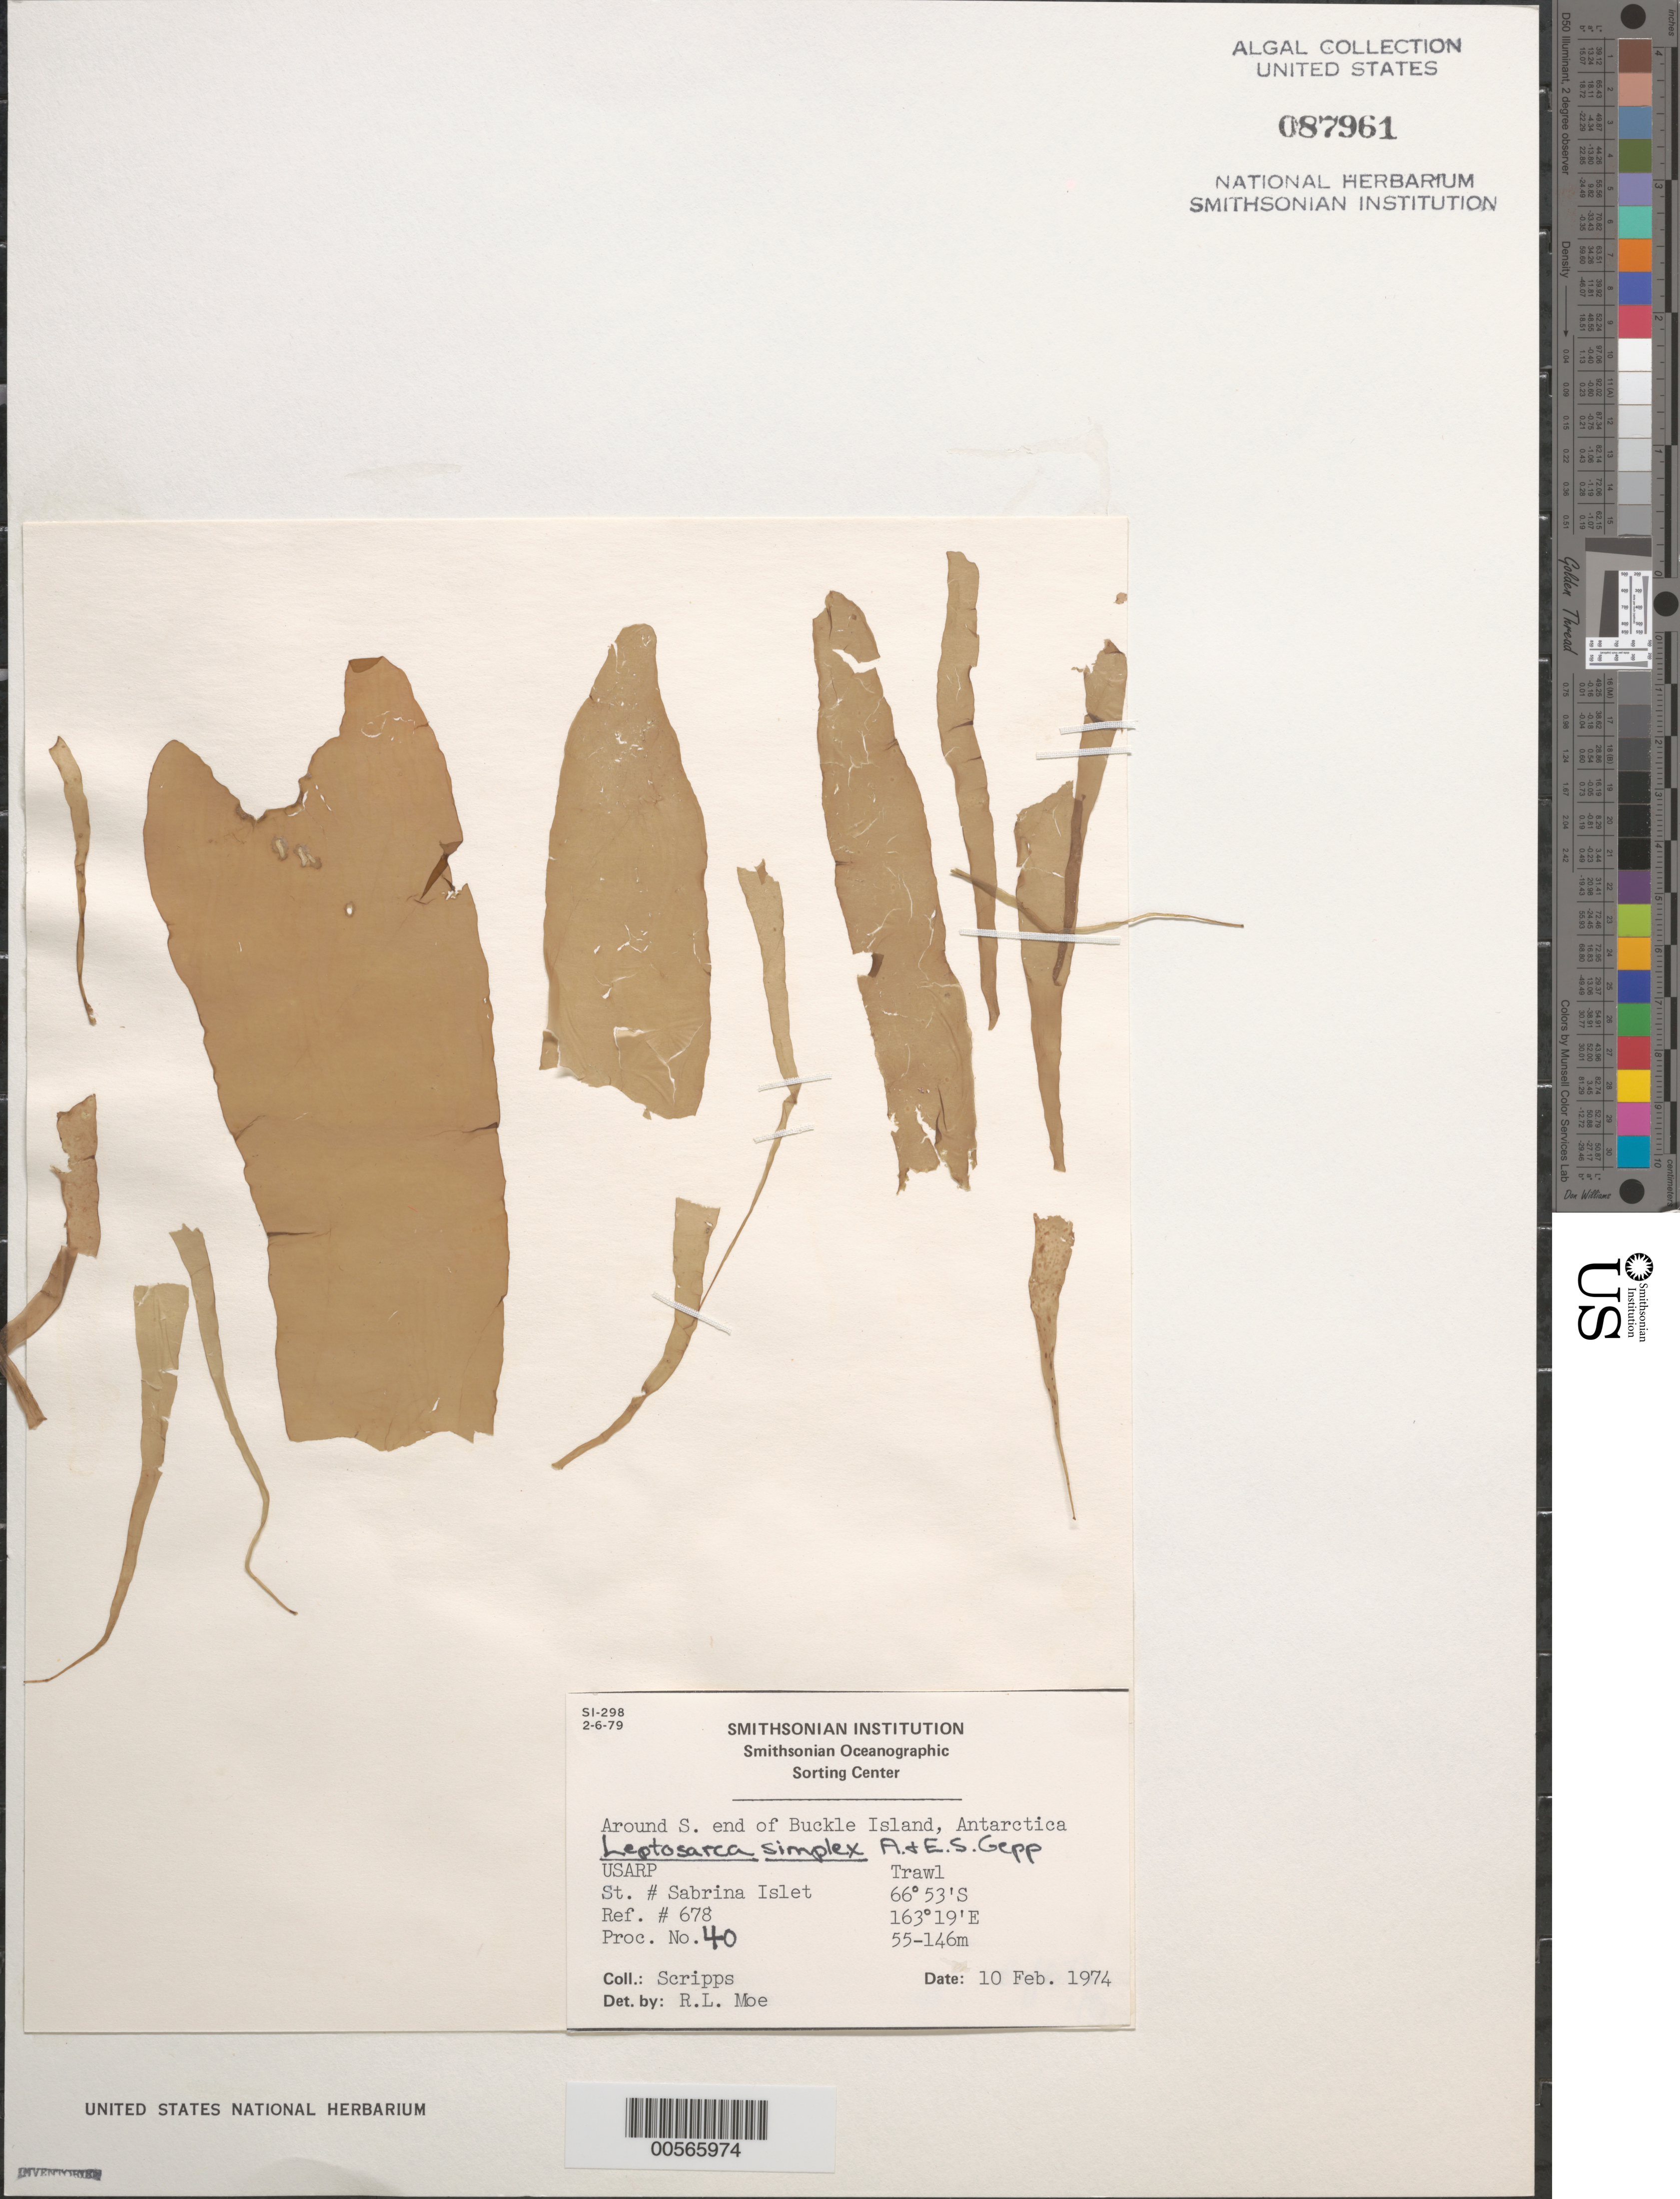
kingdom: Plantae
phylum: Rhodophyta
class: Florideophyceae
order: Palmariales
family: Palmariaceae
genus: Palmaria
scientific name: Palmaria decipiens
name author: (Reinsch) Ricker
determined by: Algae name updating Project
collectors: Scripps Institution of Oceanography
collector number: Station Sabrina Islet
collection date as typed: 10 Feb 1974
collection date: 1974-02-10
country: Antarctica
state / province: Ross Dependency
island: Buckle Island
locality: Sabrina Islet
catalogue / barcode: US 87961